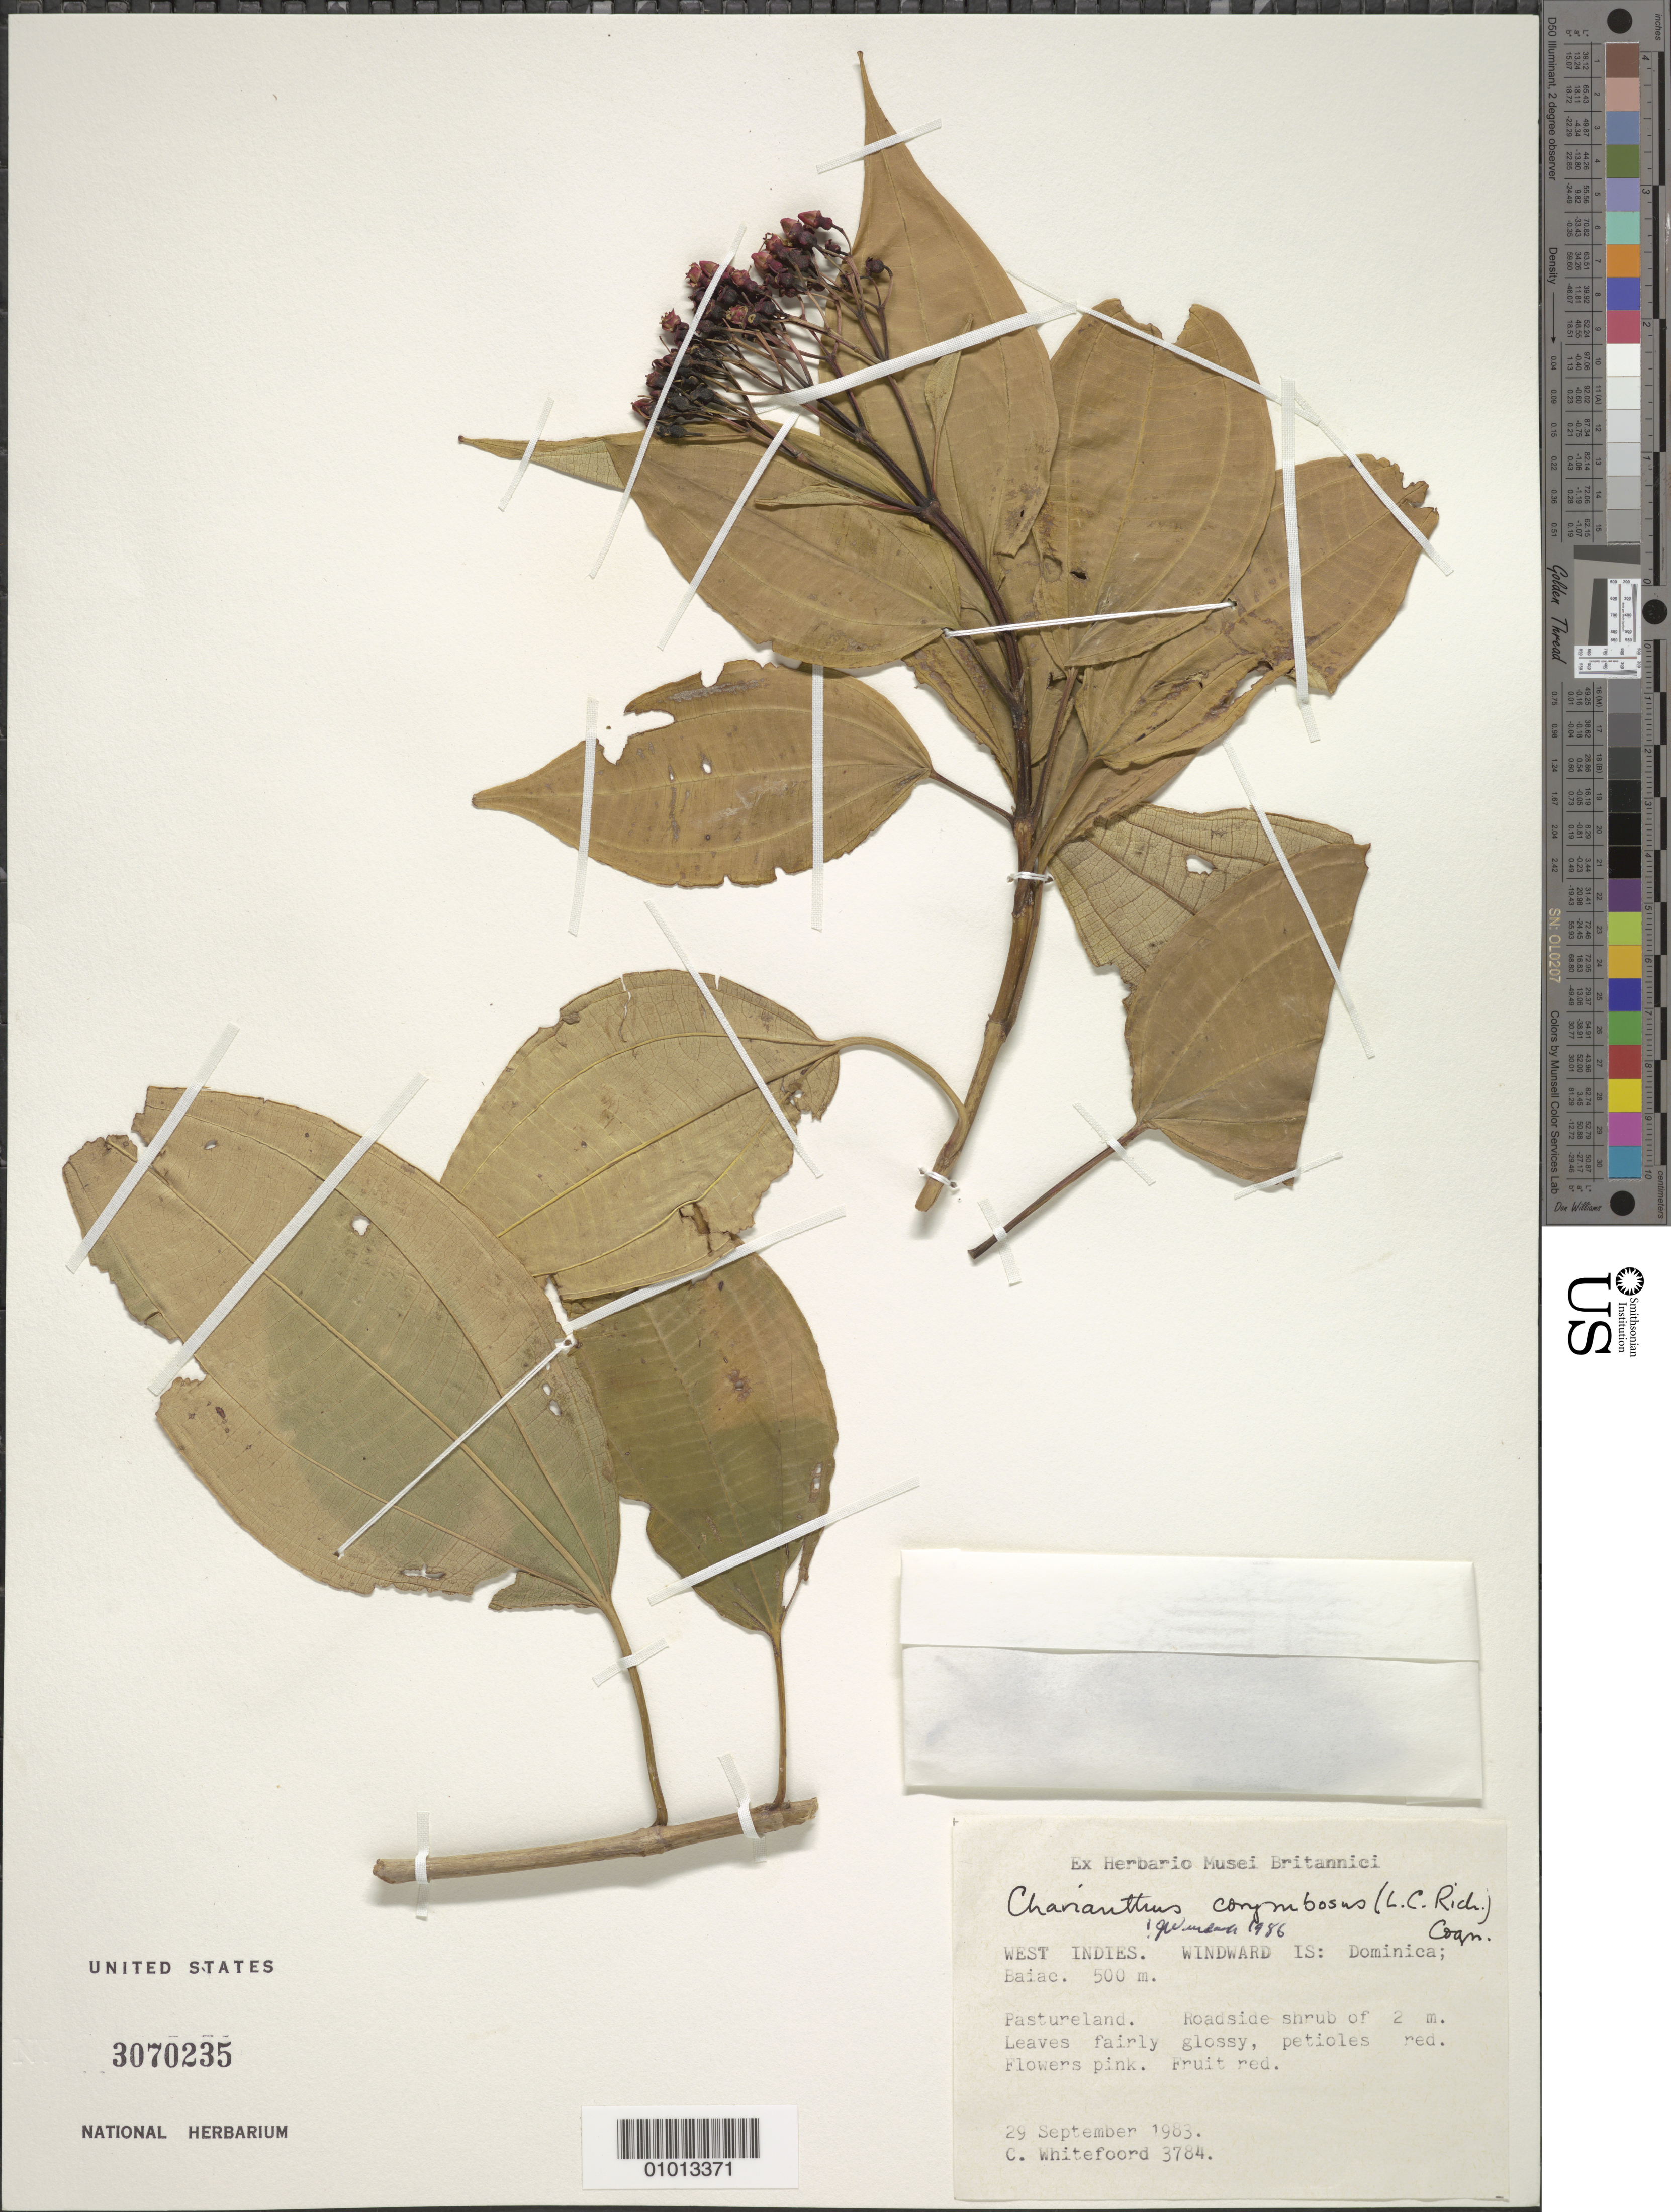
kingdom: Plantae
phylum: Tracheophyta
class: Magnoliopsida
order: Myrtales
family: Melastomataceae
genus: Charianthus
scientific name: Charianthus corymbosus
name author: (Rich.) Cogn.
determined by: Wurdack, John J., (US), US (UNITED STATES)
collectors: C. Whitefoord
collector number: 3784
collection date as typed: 29 Sep 1983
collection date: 1983-09-29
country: Dominica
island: Dominica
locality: Baiac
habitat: Pastureland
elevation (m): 500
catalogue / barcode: US 3070235